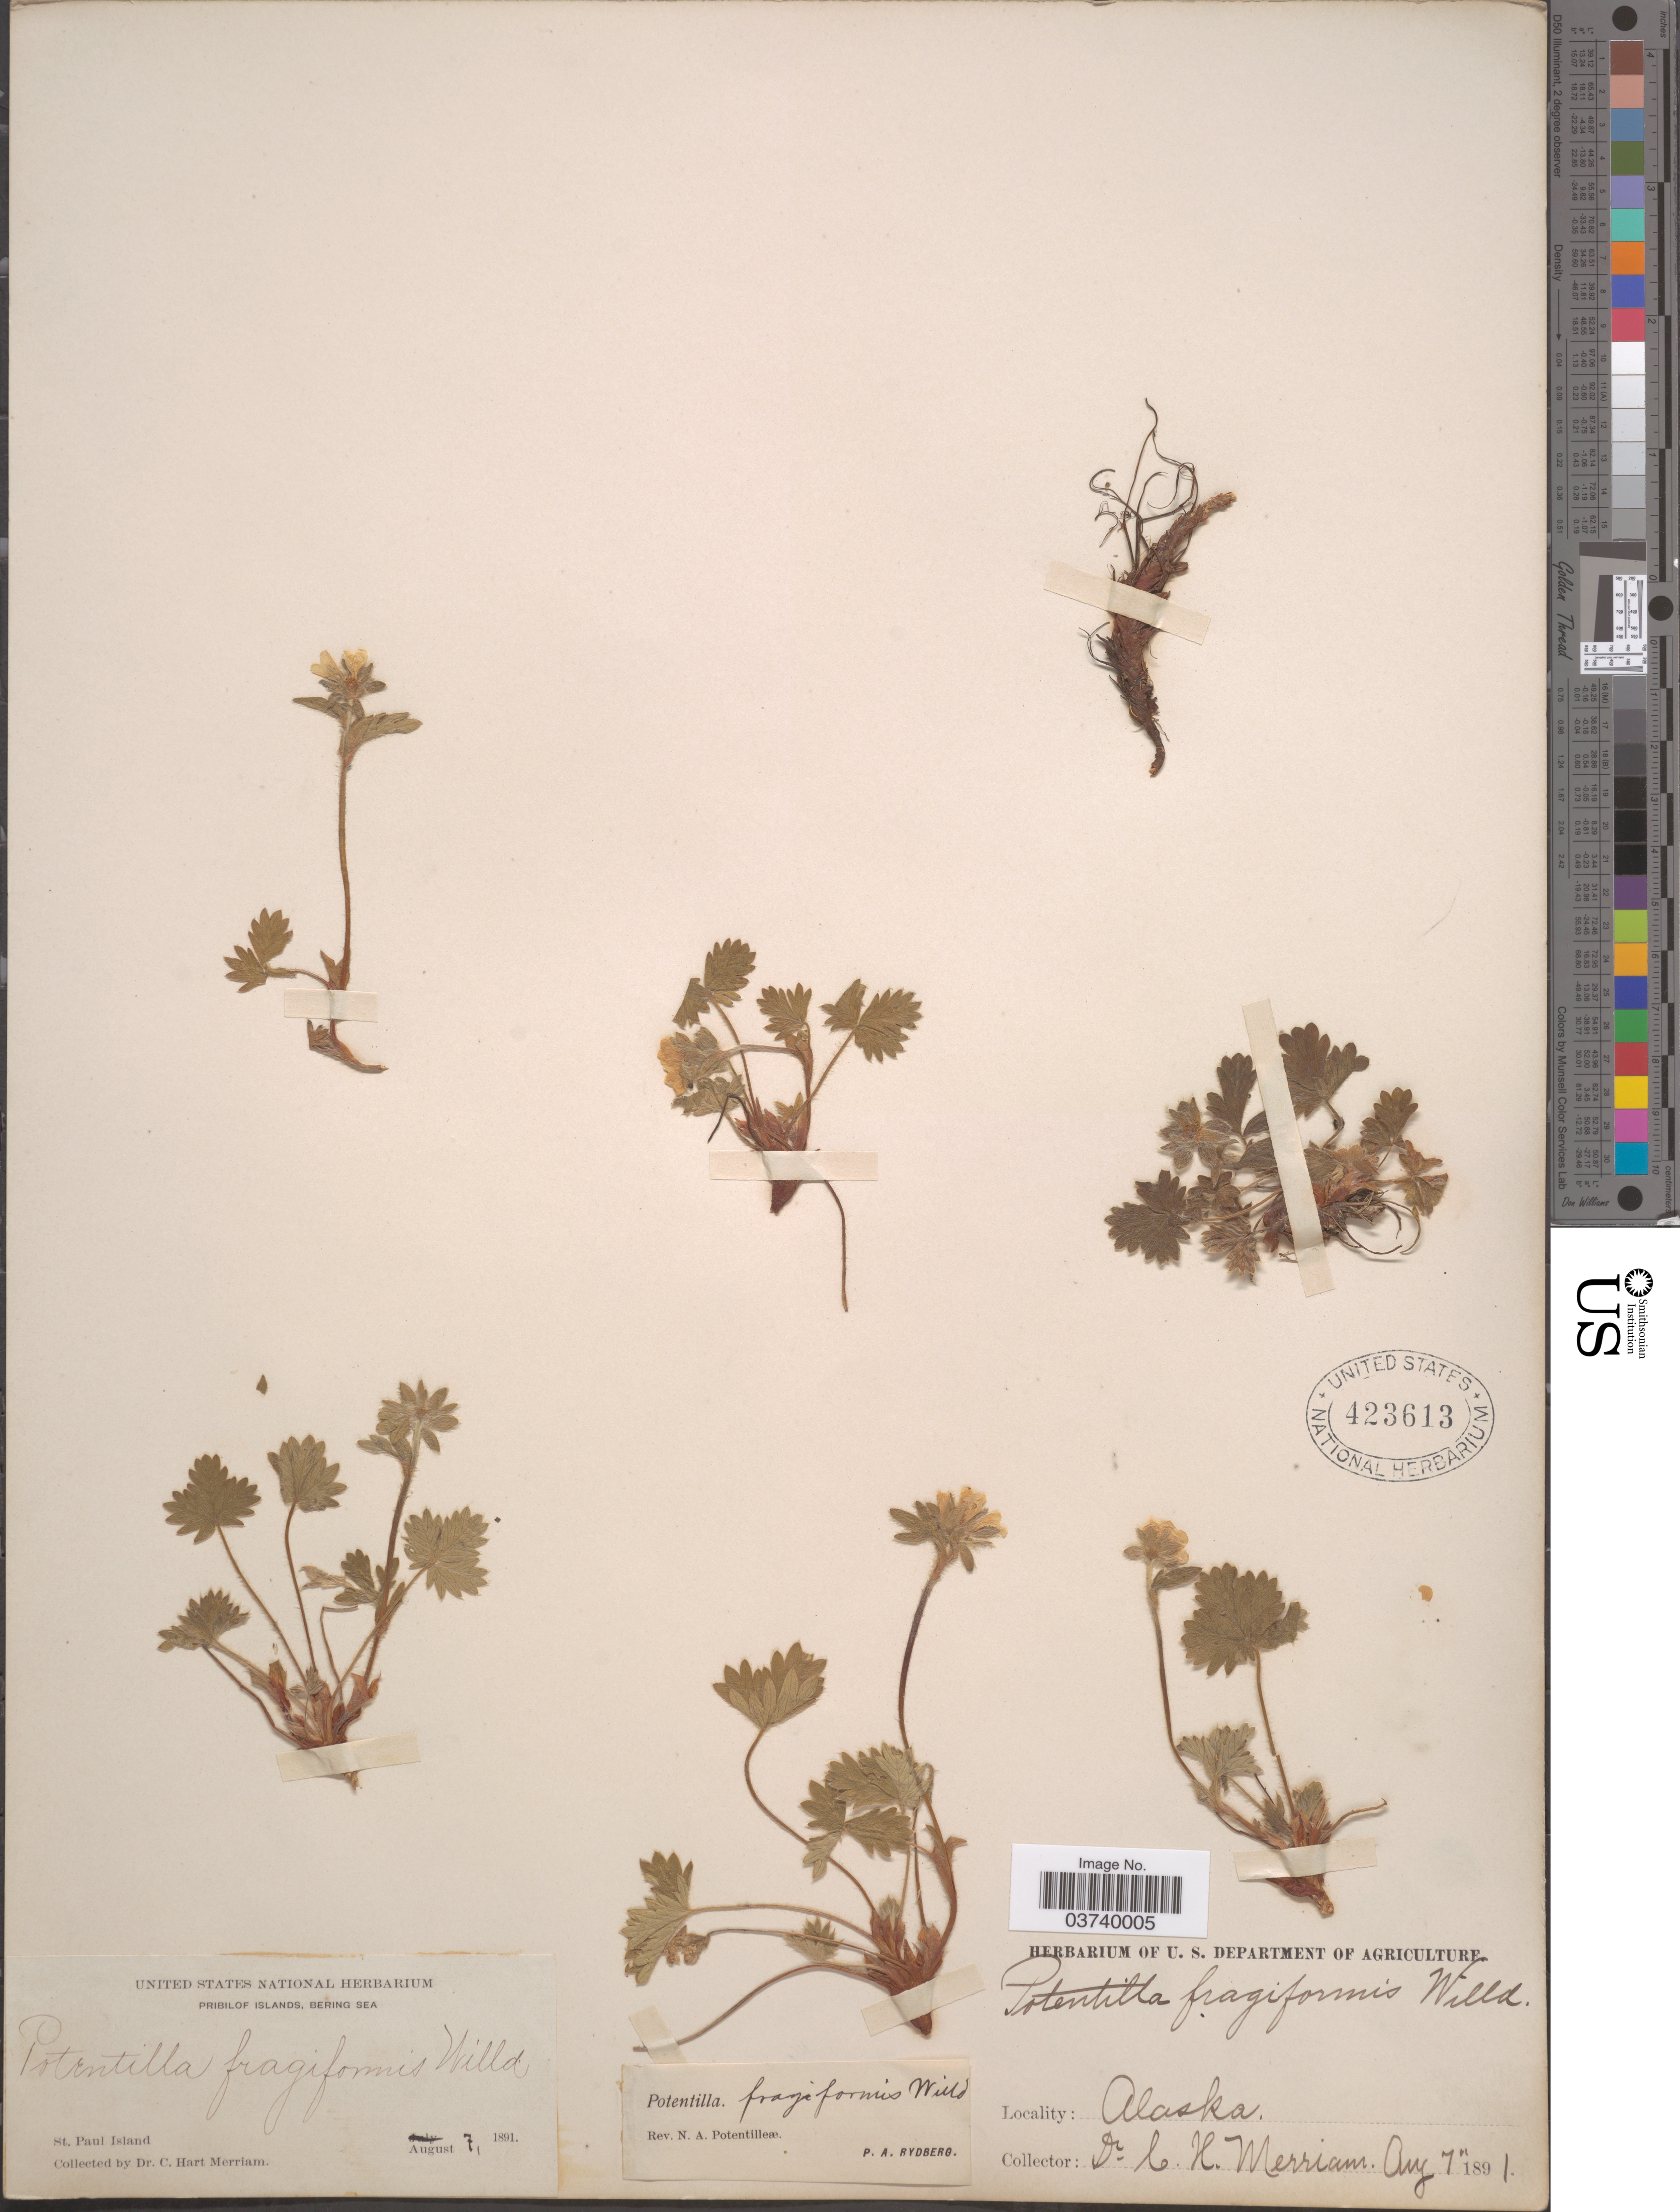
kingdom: Plantae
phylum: Tracheophyta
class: Magnoliopsida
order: Rosales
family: Rosaceae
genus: Potentilla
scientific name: Potentilla fragiformis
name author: Willd. ex D.F.K. Schltdl.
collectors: C. Merriam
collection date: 1891-08-07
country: United States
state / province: Alaska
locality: Pribilof Islands, Bering Sea. St. Paul Island.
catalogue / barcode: US 423613